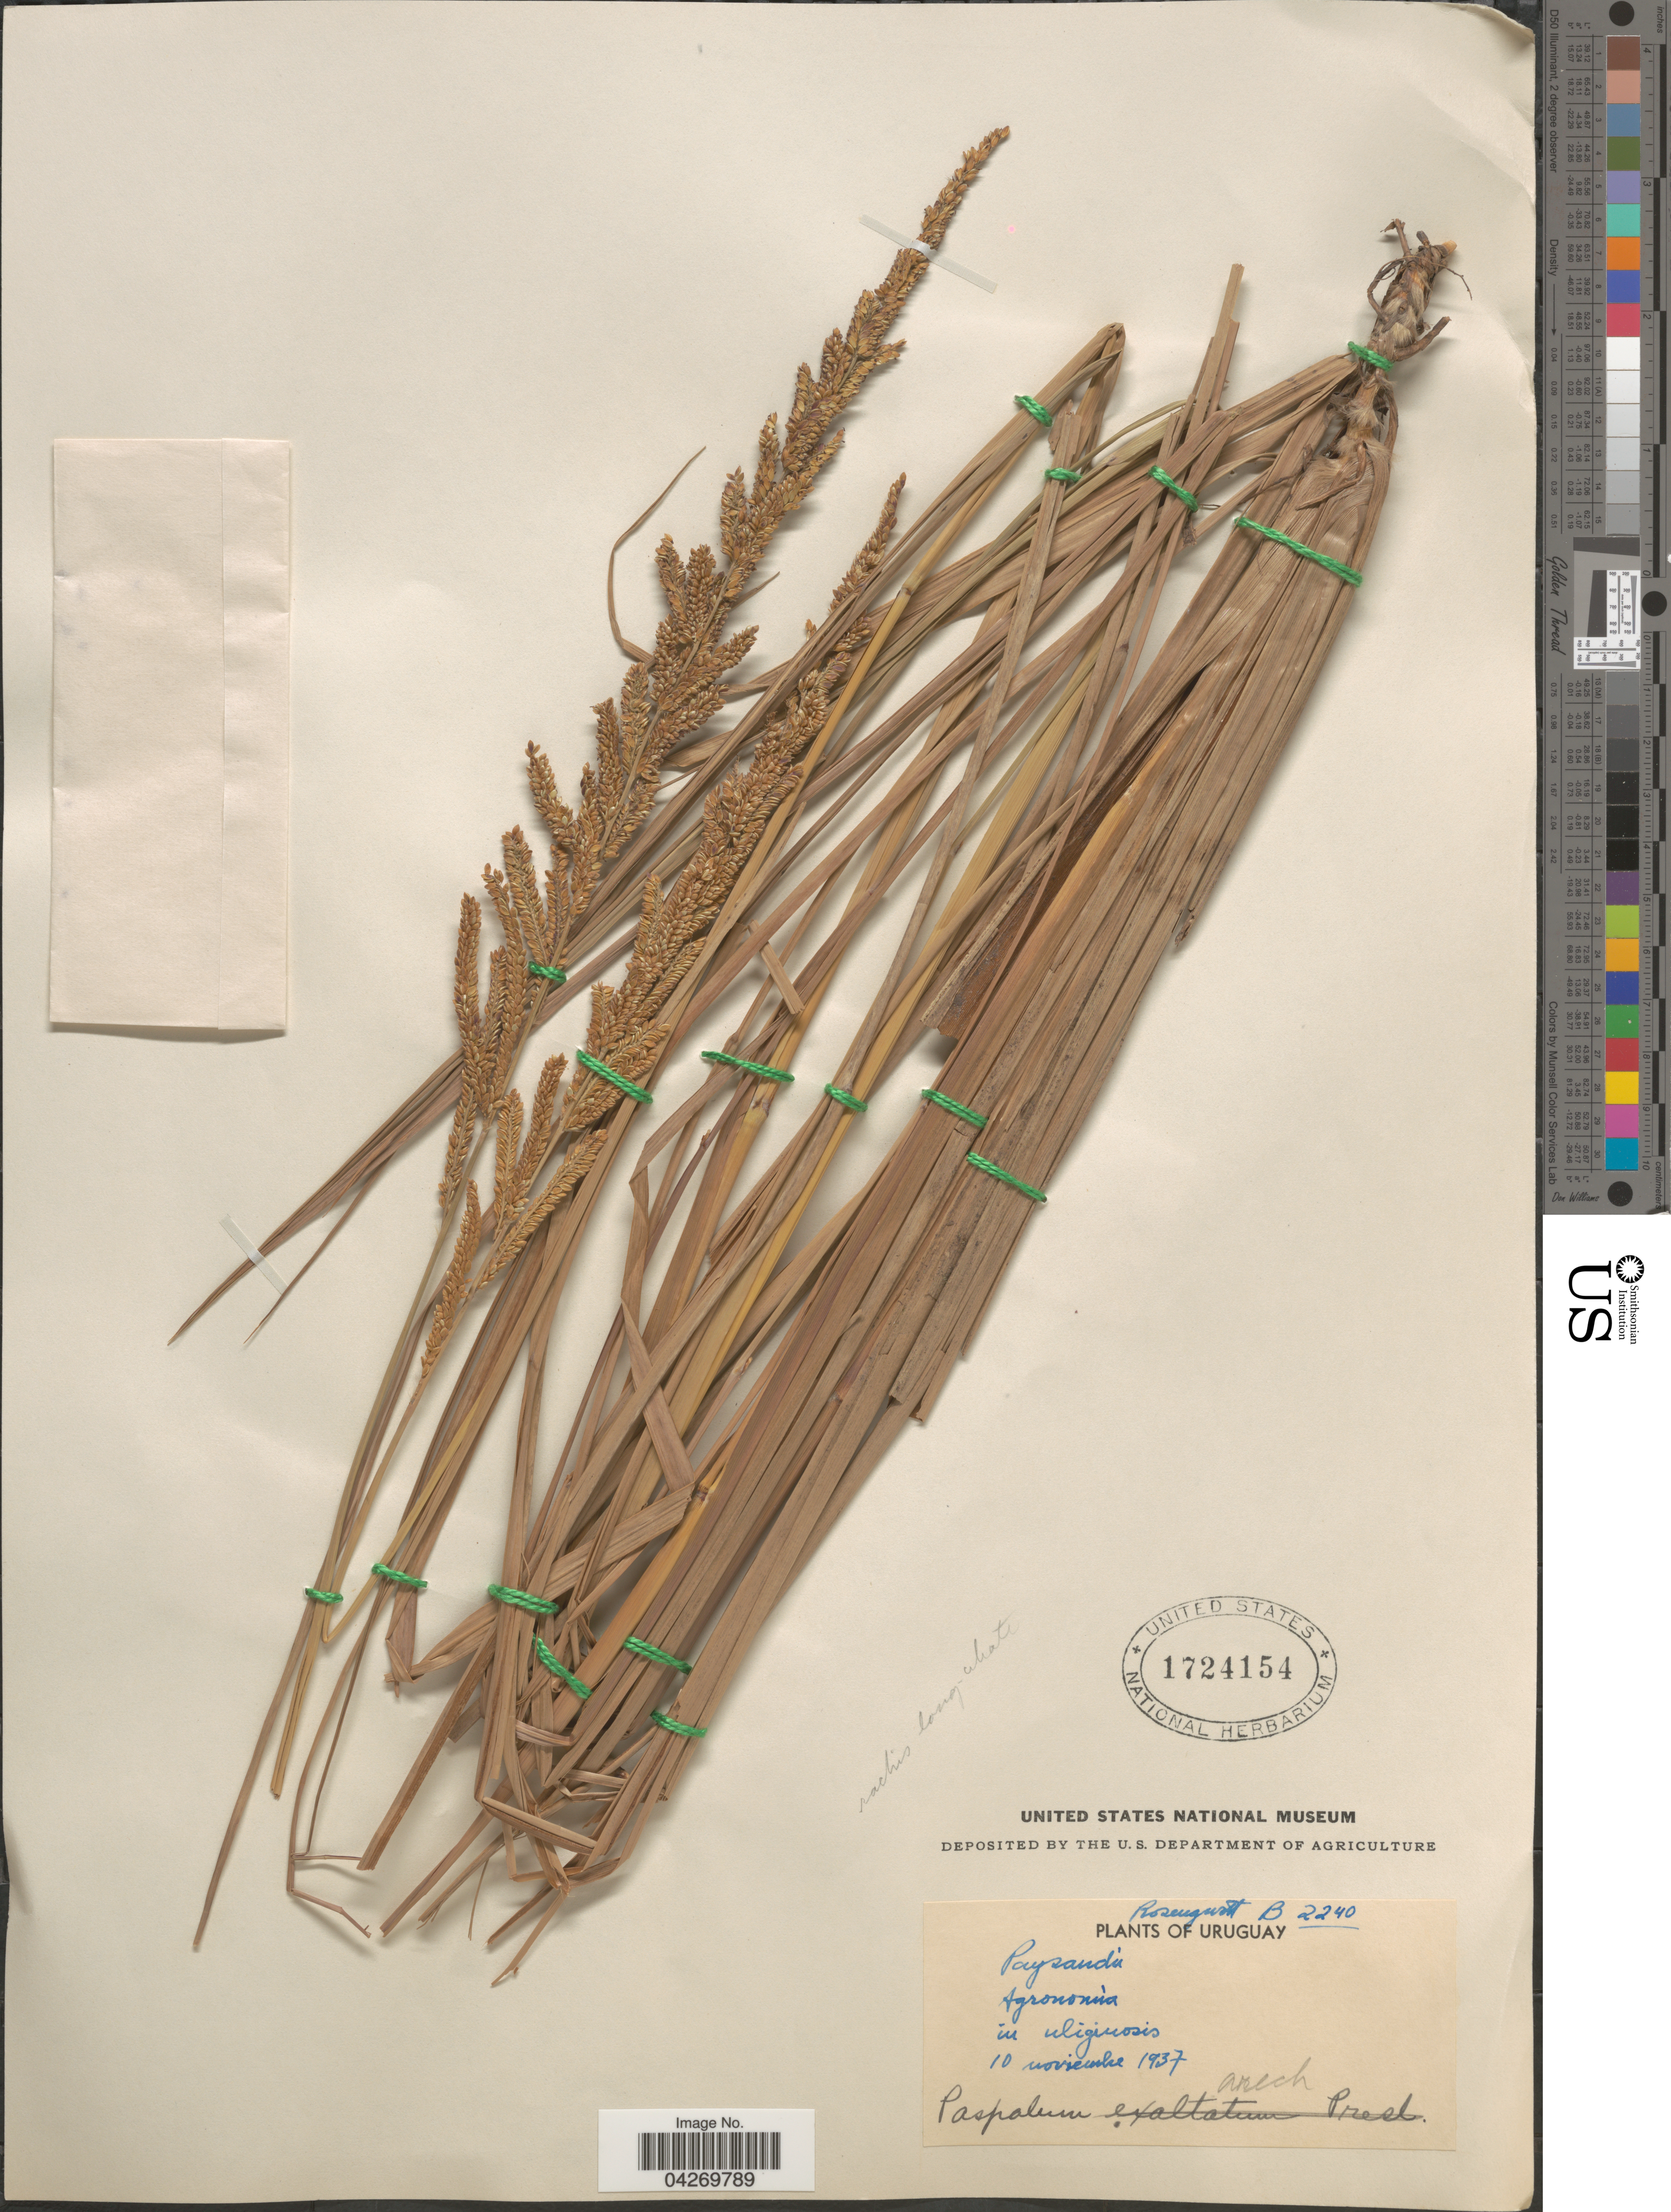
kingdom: Plantae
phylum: Tracheophyta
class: Liliopsida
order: Poales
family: Poaceae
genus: Paspalum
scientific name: Paspalum exaltatum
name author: J. Presl in C. Presl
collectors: Rosengurtt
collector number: B2240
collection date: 1937-11-10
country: Uruguay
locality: Agronomía in uliginosis.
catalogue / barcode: US 1724154